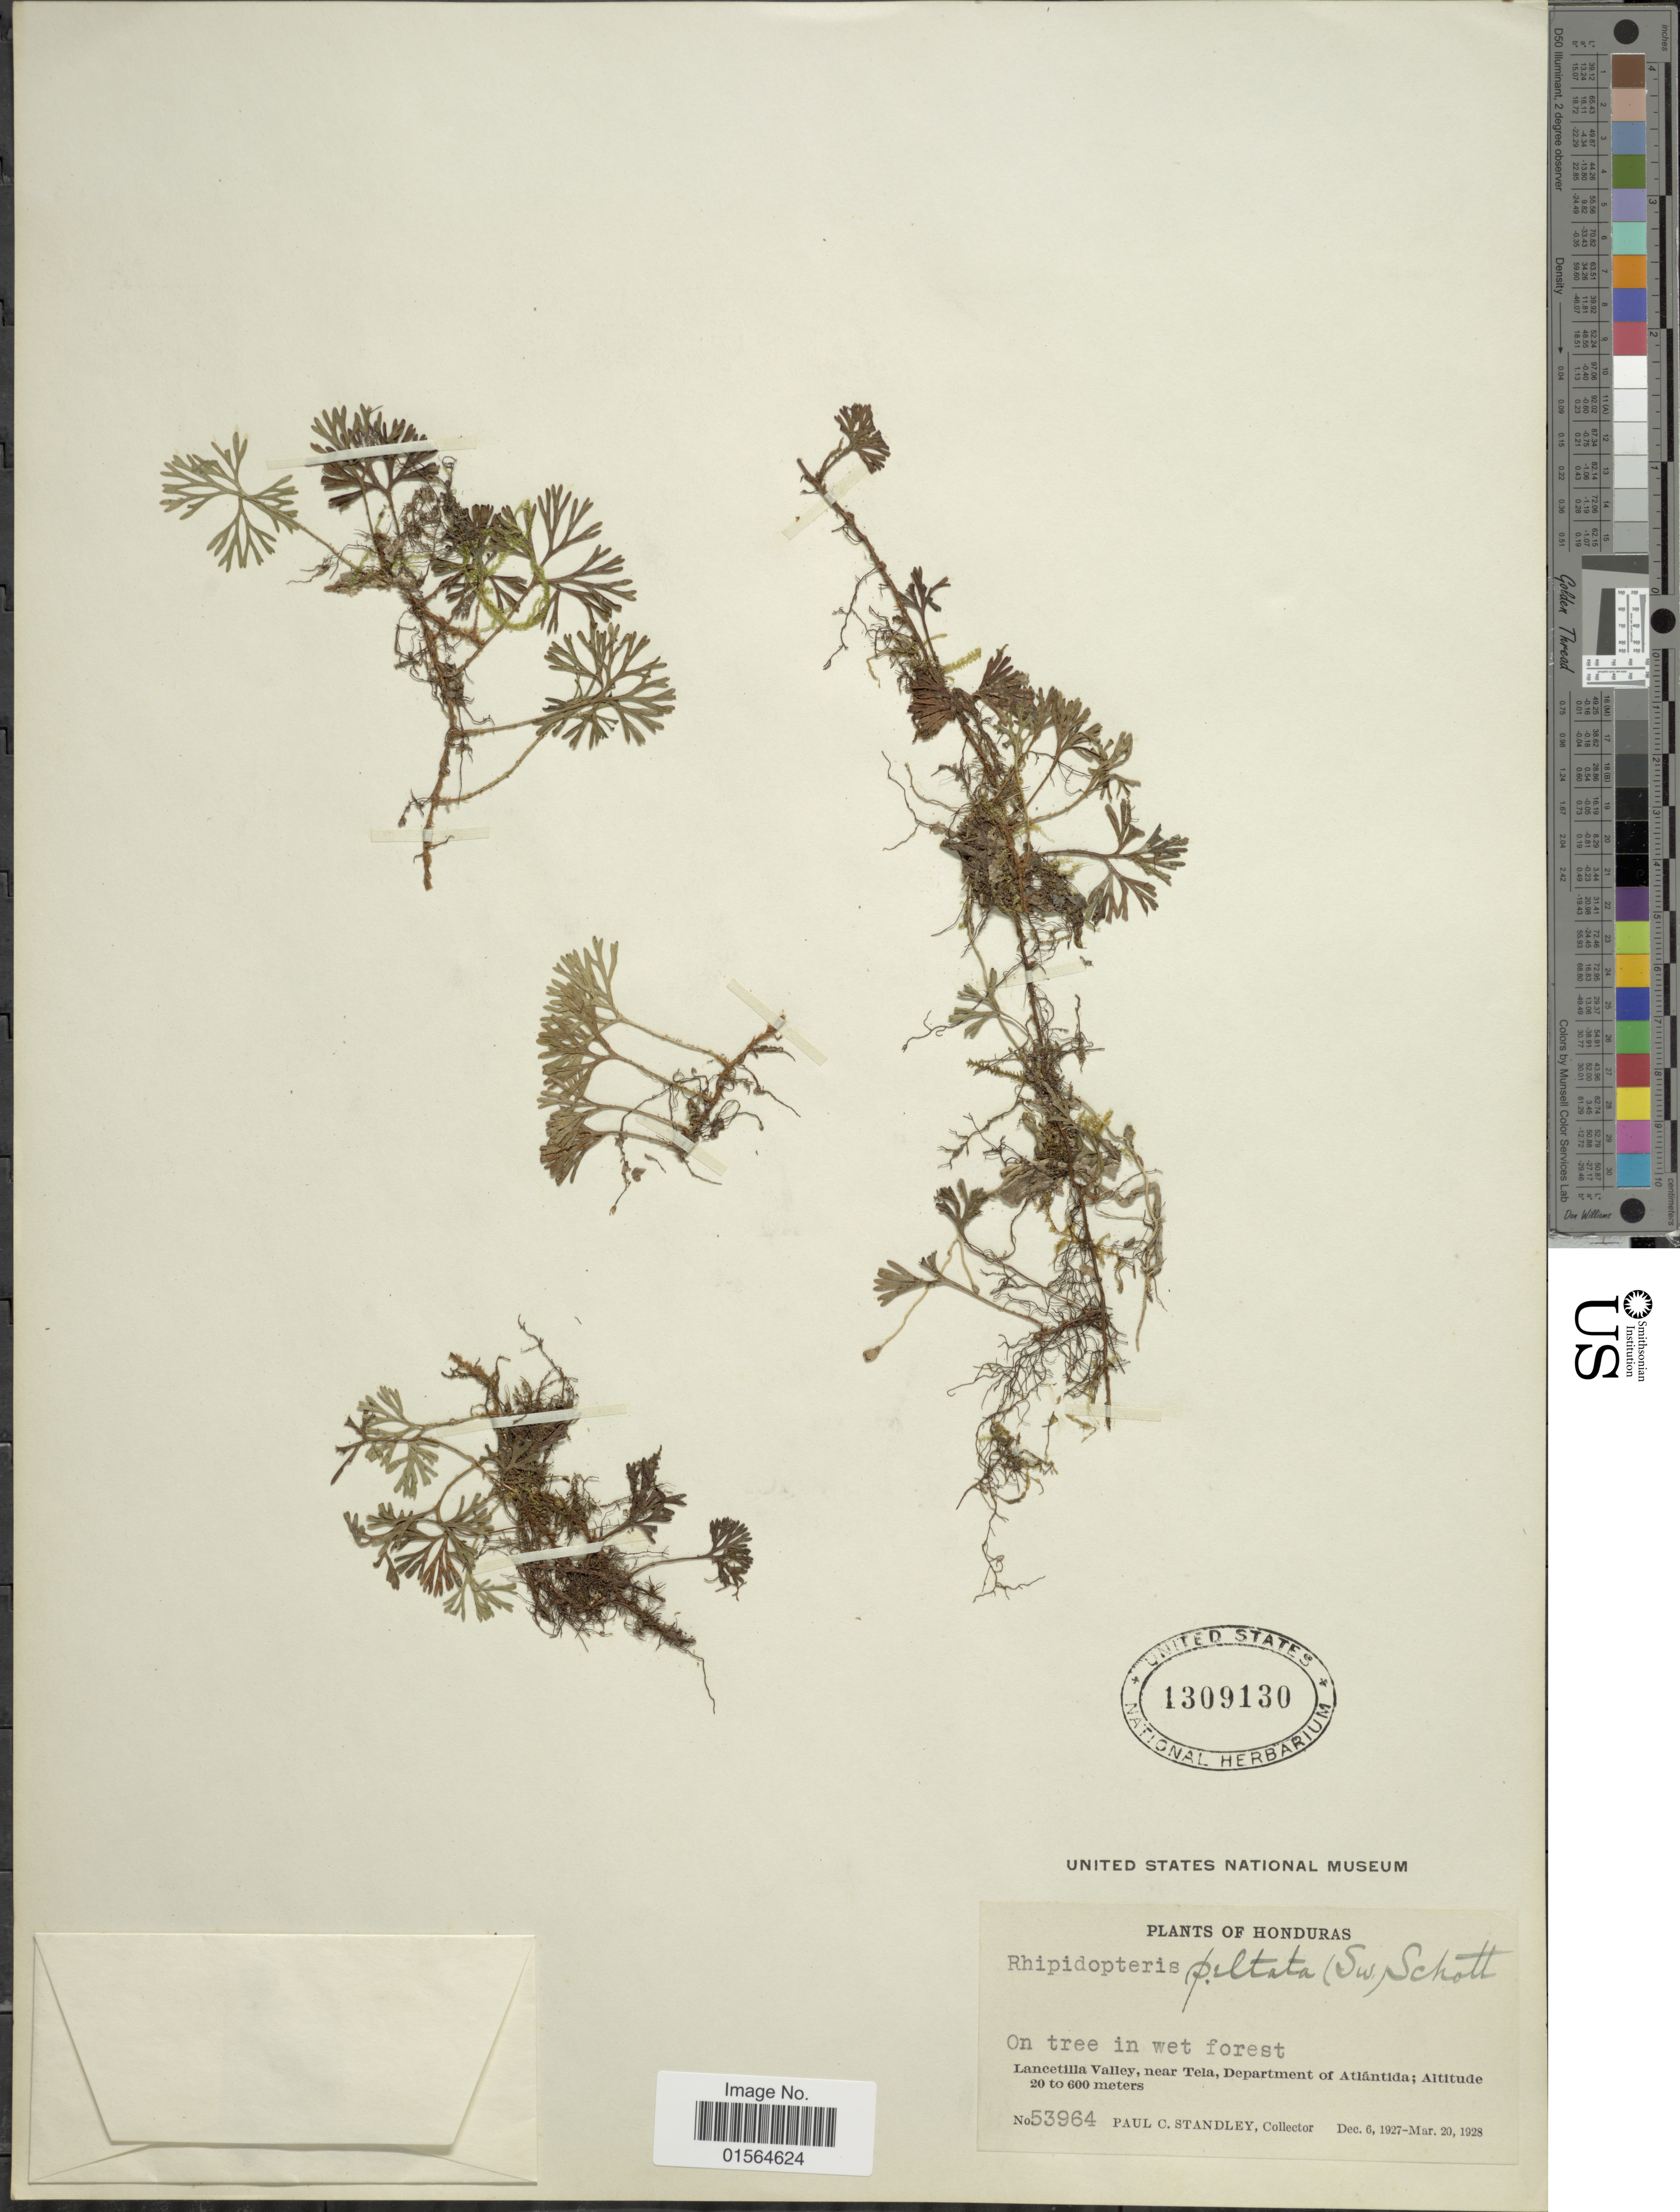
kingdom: Plantae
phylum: Tracheophyta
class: Polypodiopsida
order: Polypodiales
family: Dryopteridaceae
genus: Elaphoglossum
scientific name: Elaphoglossum peltatum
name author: (Sw.) Urb.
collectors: P. C. Standley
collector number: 53964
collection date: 1927-12-06/1928-03-20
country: Honduras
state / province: Atlántida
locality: Lancetilla Valley, near Tela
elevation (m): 20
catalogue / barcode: US 1309130